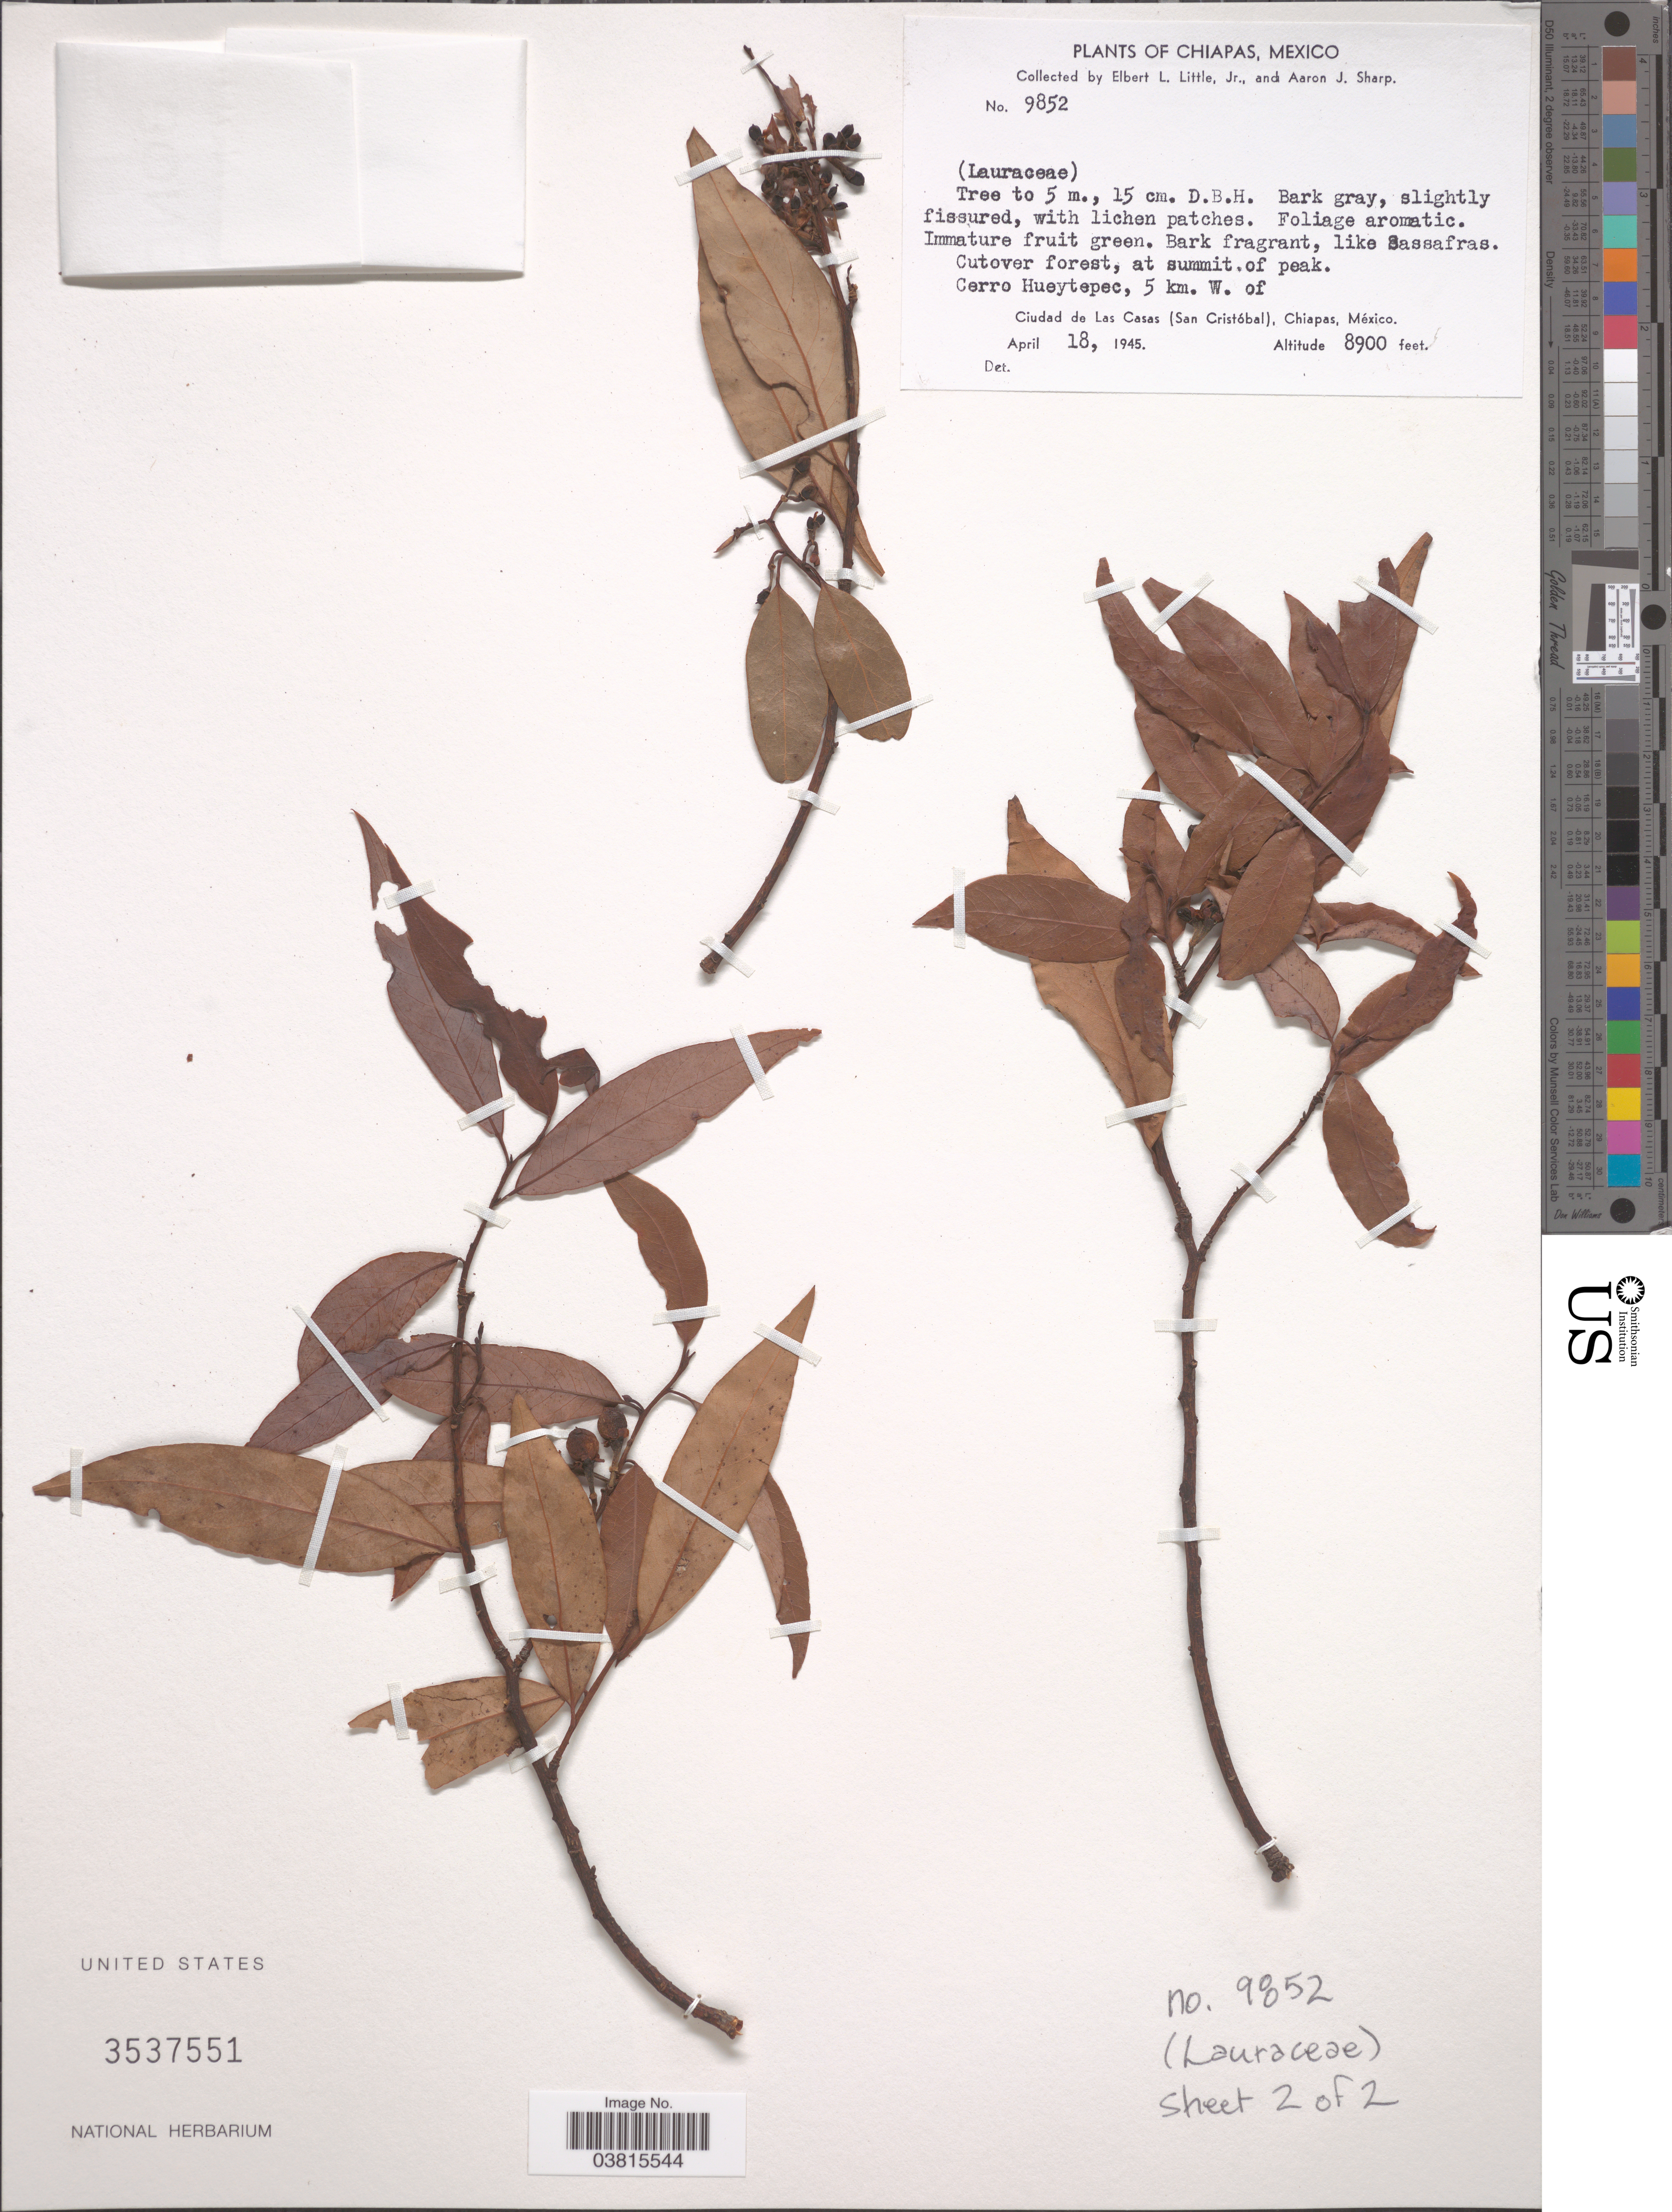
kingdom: Plantae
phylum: Tracheophyta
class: Magnoliopsida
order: Laurales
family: Lauraceae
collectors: E. L. Little & Mrs A. J. Sharp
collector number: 9852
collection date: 1945-04-18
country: Mexico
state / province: Chiapas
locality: Cutover forest, at summit of peak. Cerro Hueytepec, 5 km. W. of Ciudad de Las Casas (San Cristóbal).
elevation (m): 2713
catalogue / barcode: US 3537551